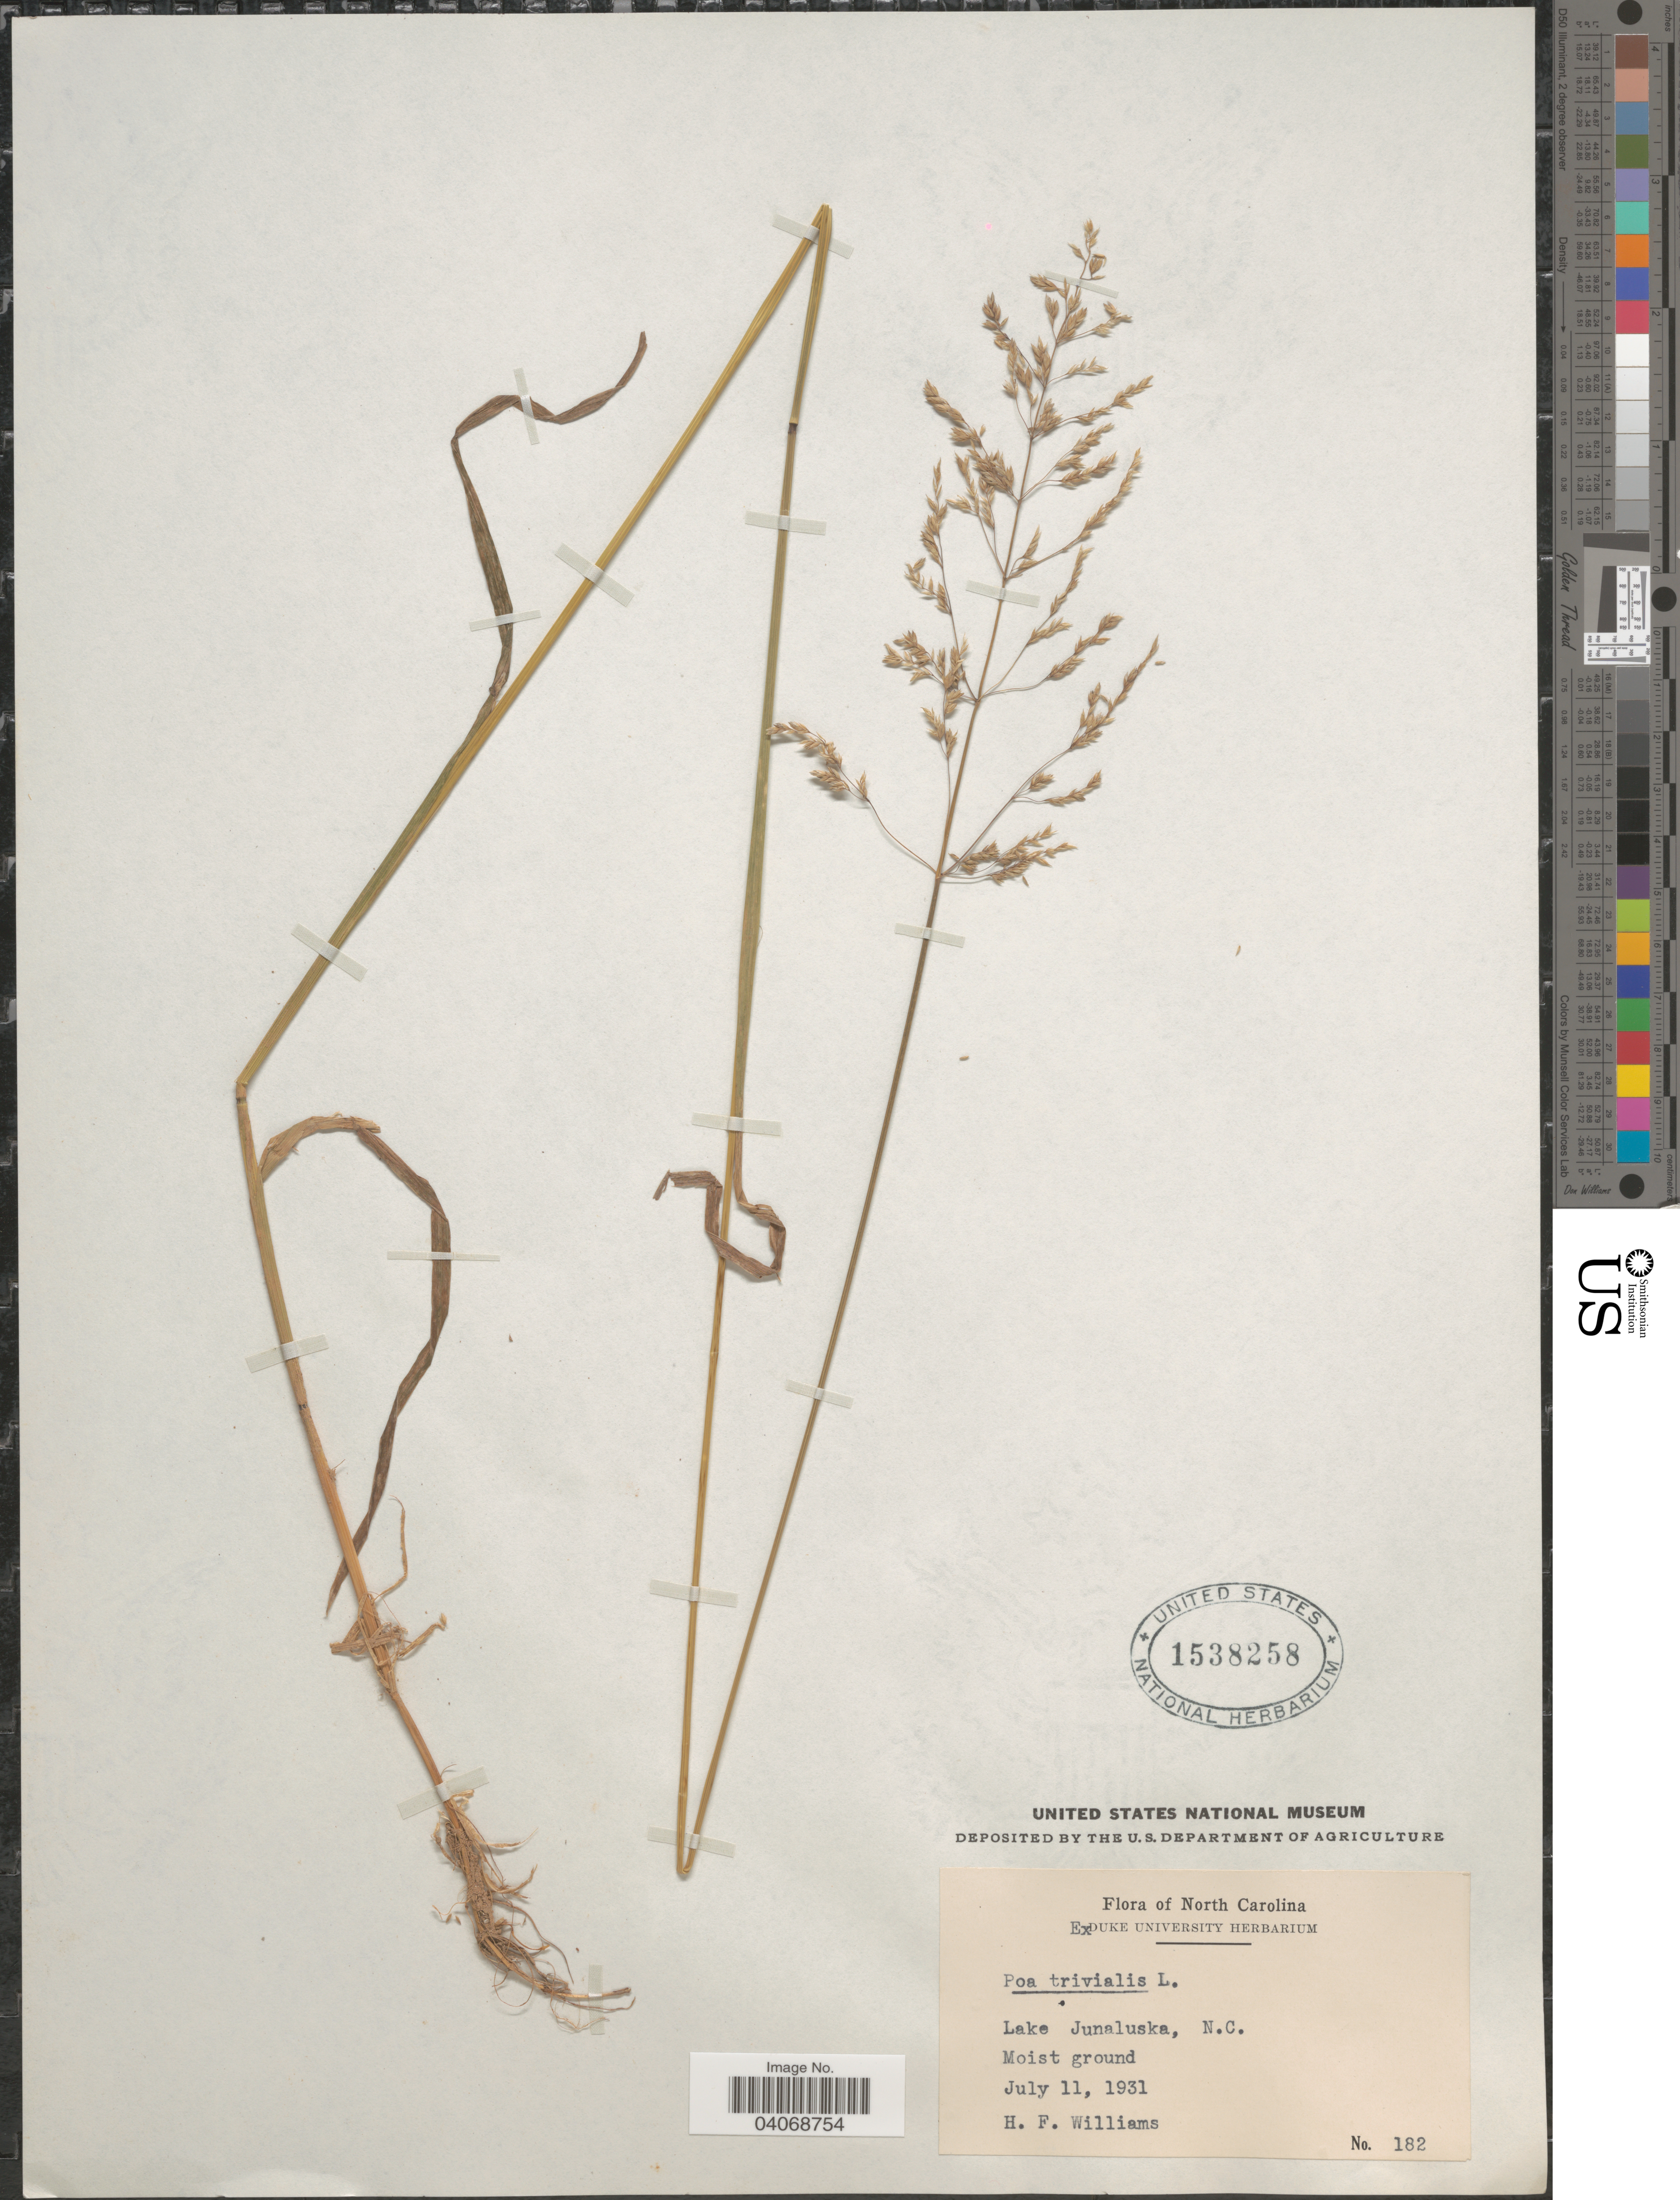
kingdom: Plantae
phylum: Tracheophyta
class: Liliopsida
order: Poales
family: Poaceae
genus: Poa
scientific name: Poa trivialis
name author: L.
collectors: H. Williams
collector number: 182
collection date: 1931-07-11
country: United States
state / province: North Carolina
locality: Lake Junaluska.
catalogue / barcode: US 1538258